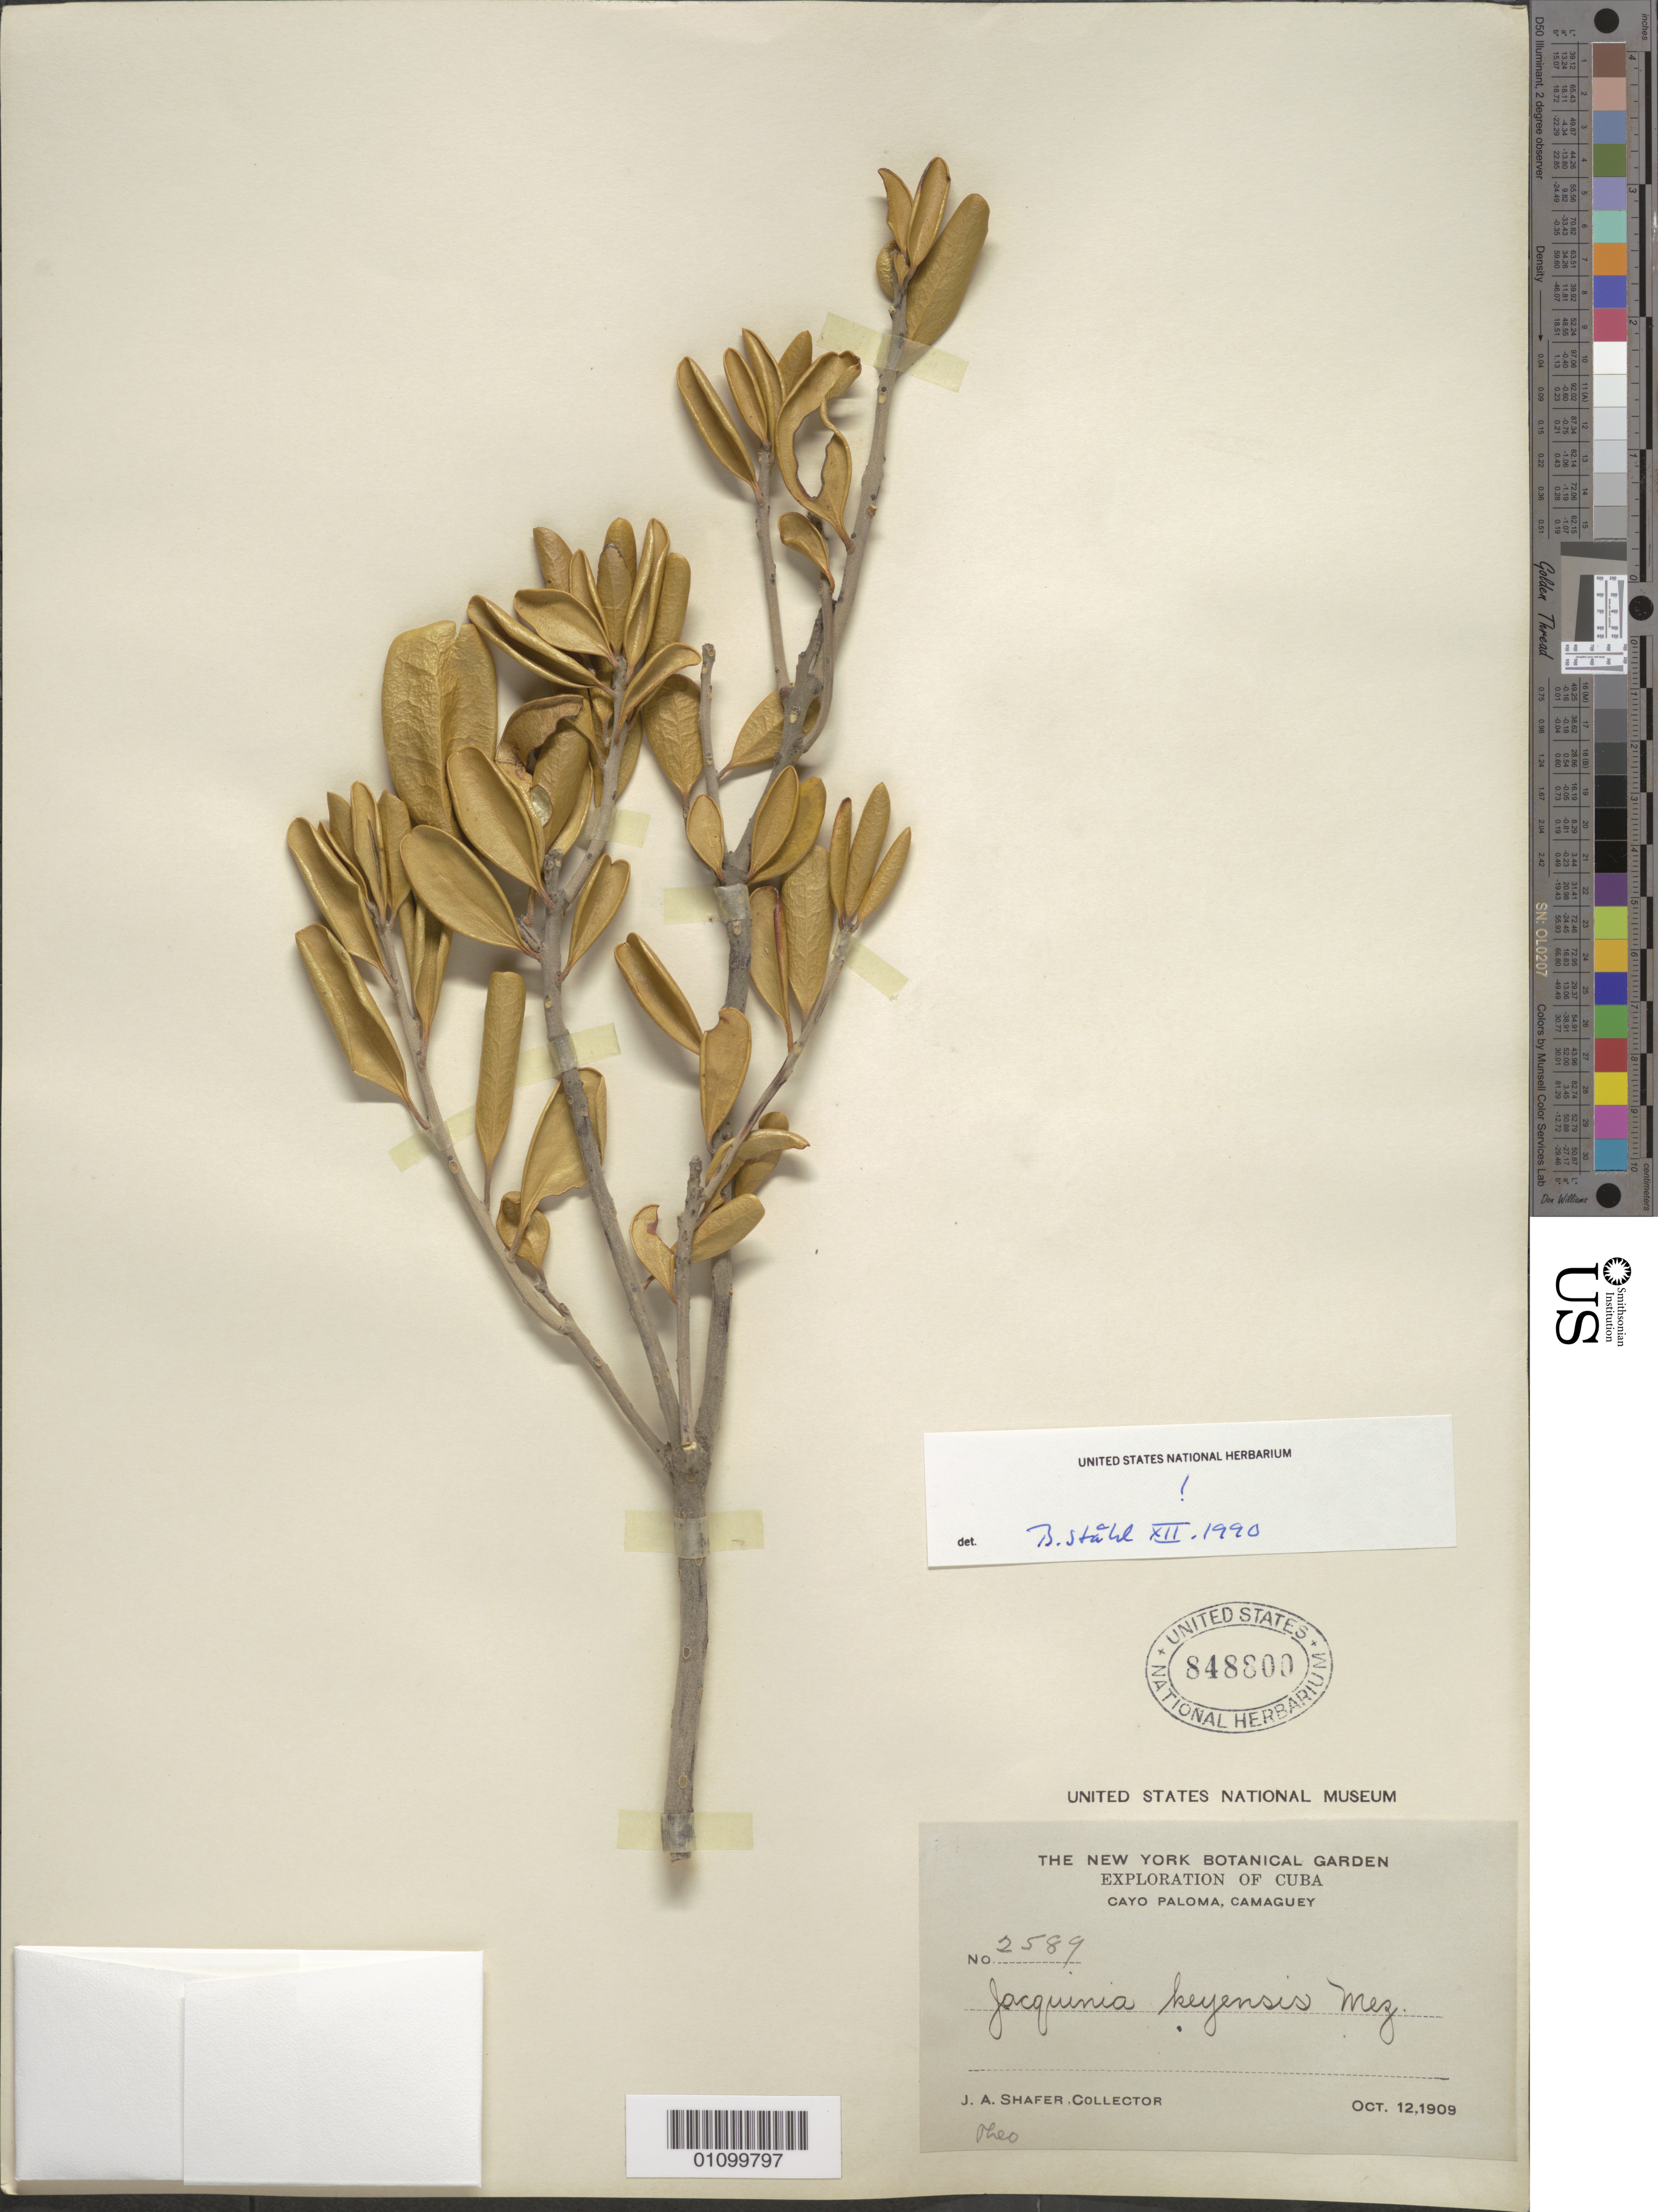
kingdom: Plantae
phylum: Tracheophyta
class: Magnoliopsida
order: Ericales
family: Primulaceae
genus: Jacquinia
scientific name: Jacquinia keyensis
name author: Mez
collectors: J. A. Shafer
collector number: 2589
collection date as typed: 12 Oct 1909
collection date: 1909-10-12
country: Cuba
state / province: Camagüey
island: Cuba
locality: Cayo Palmer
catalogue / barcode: US 848800